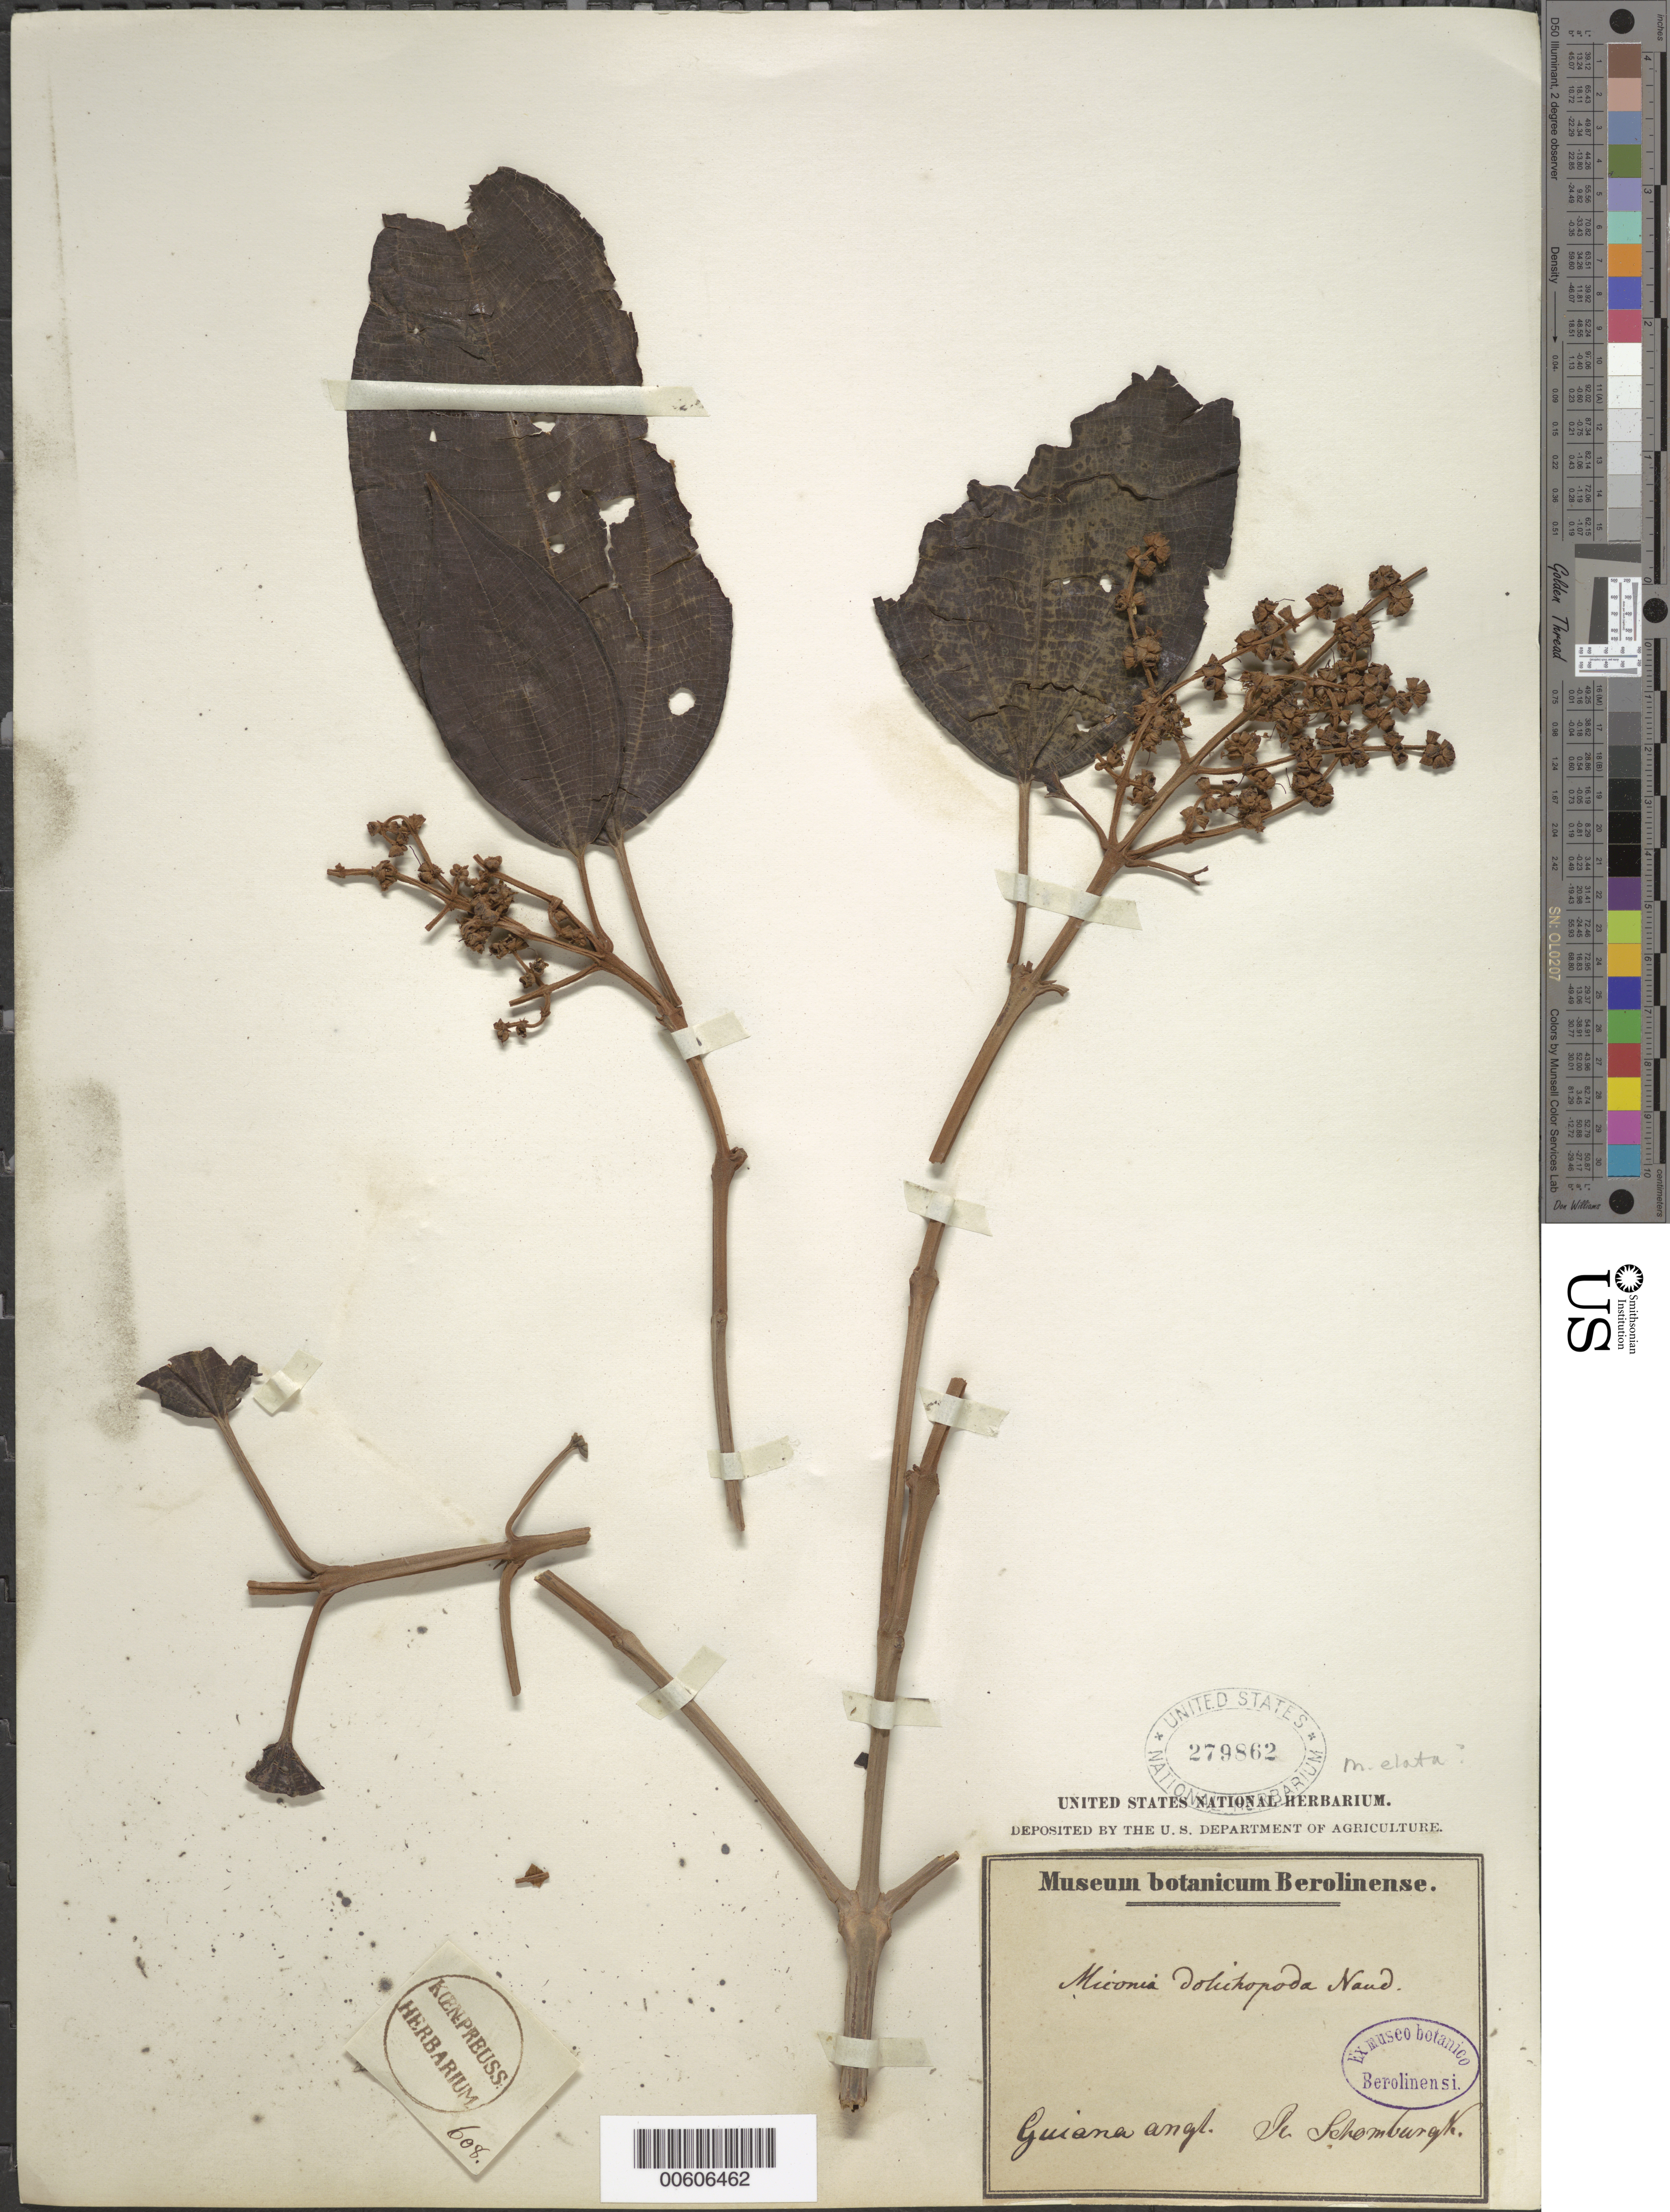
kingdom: Plantae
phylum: Tracheophyta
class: Magnoliopsida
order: Myrtales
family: Melastomataceae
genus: Miconia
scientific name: Miconia elata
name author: (Sw.) DC.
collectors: R. H. Schomburgk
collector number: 608 ?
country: Guyana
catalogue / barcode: US 279862